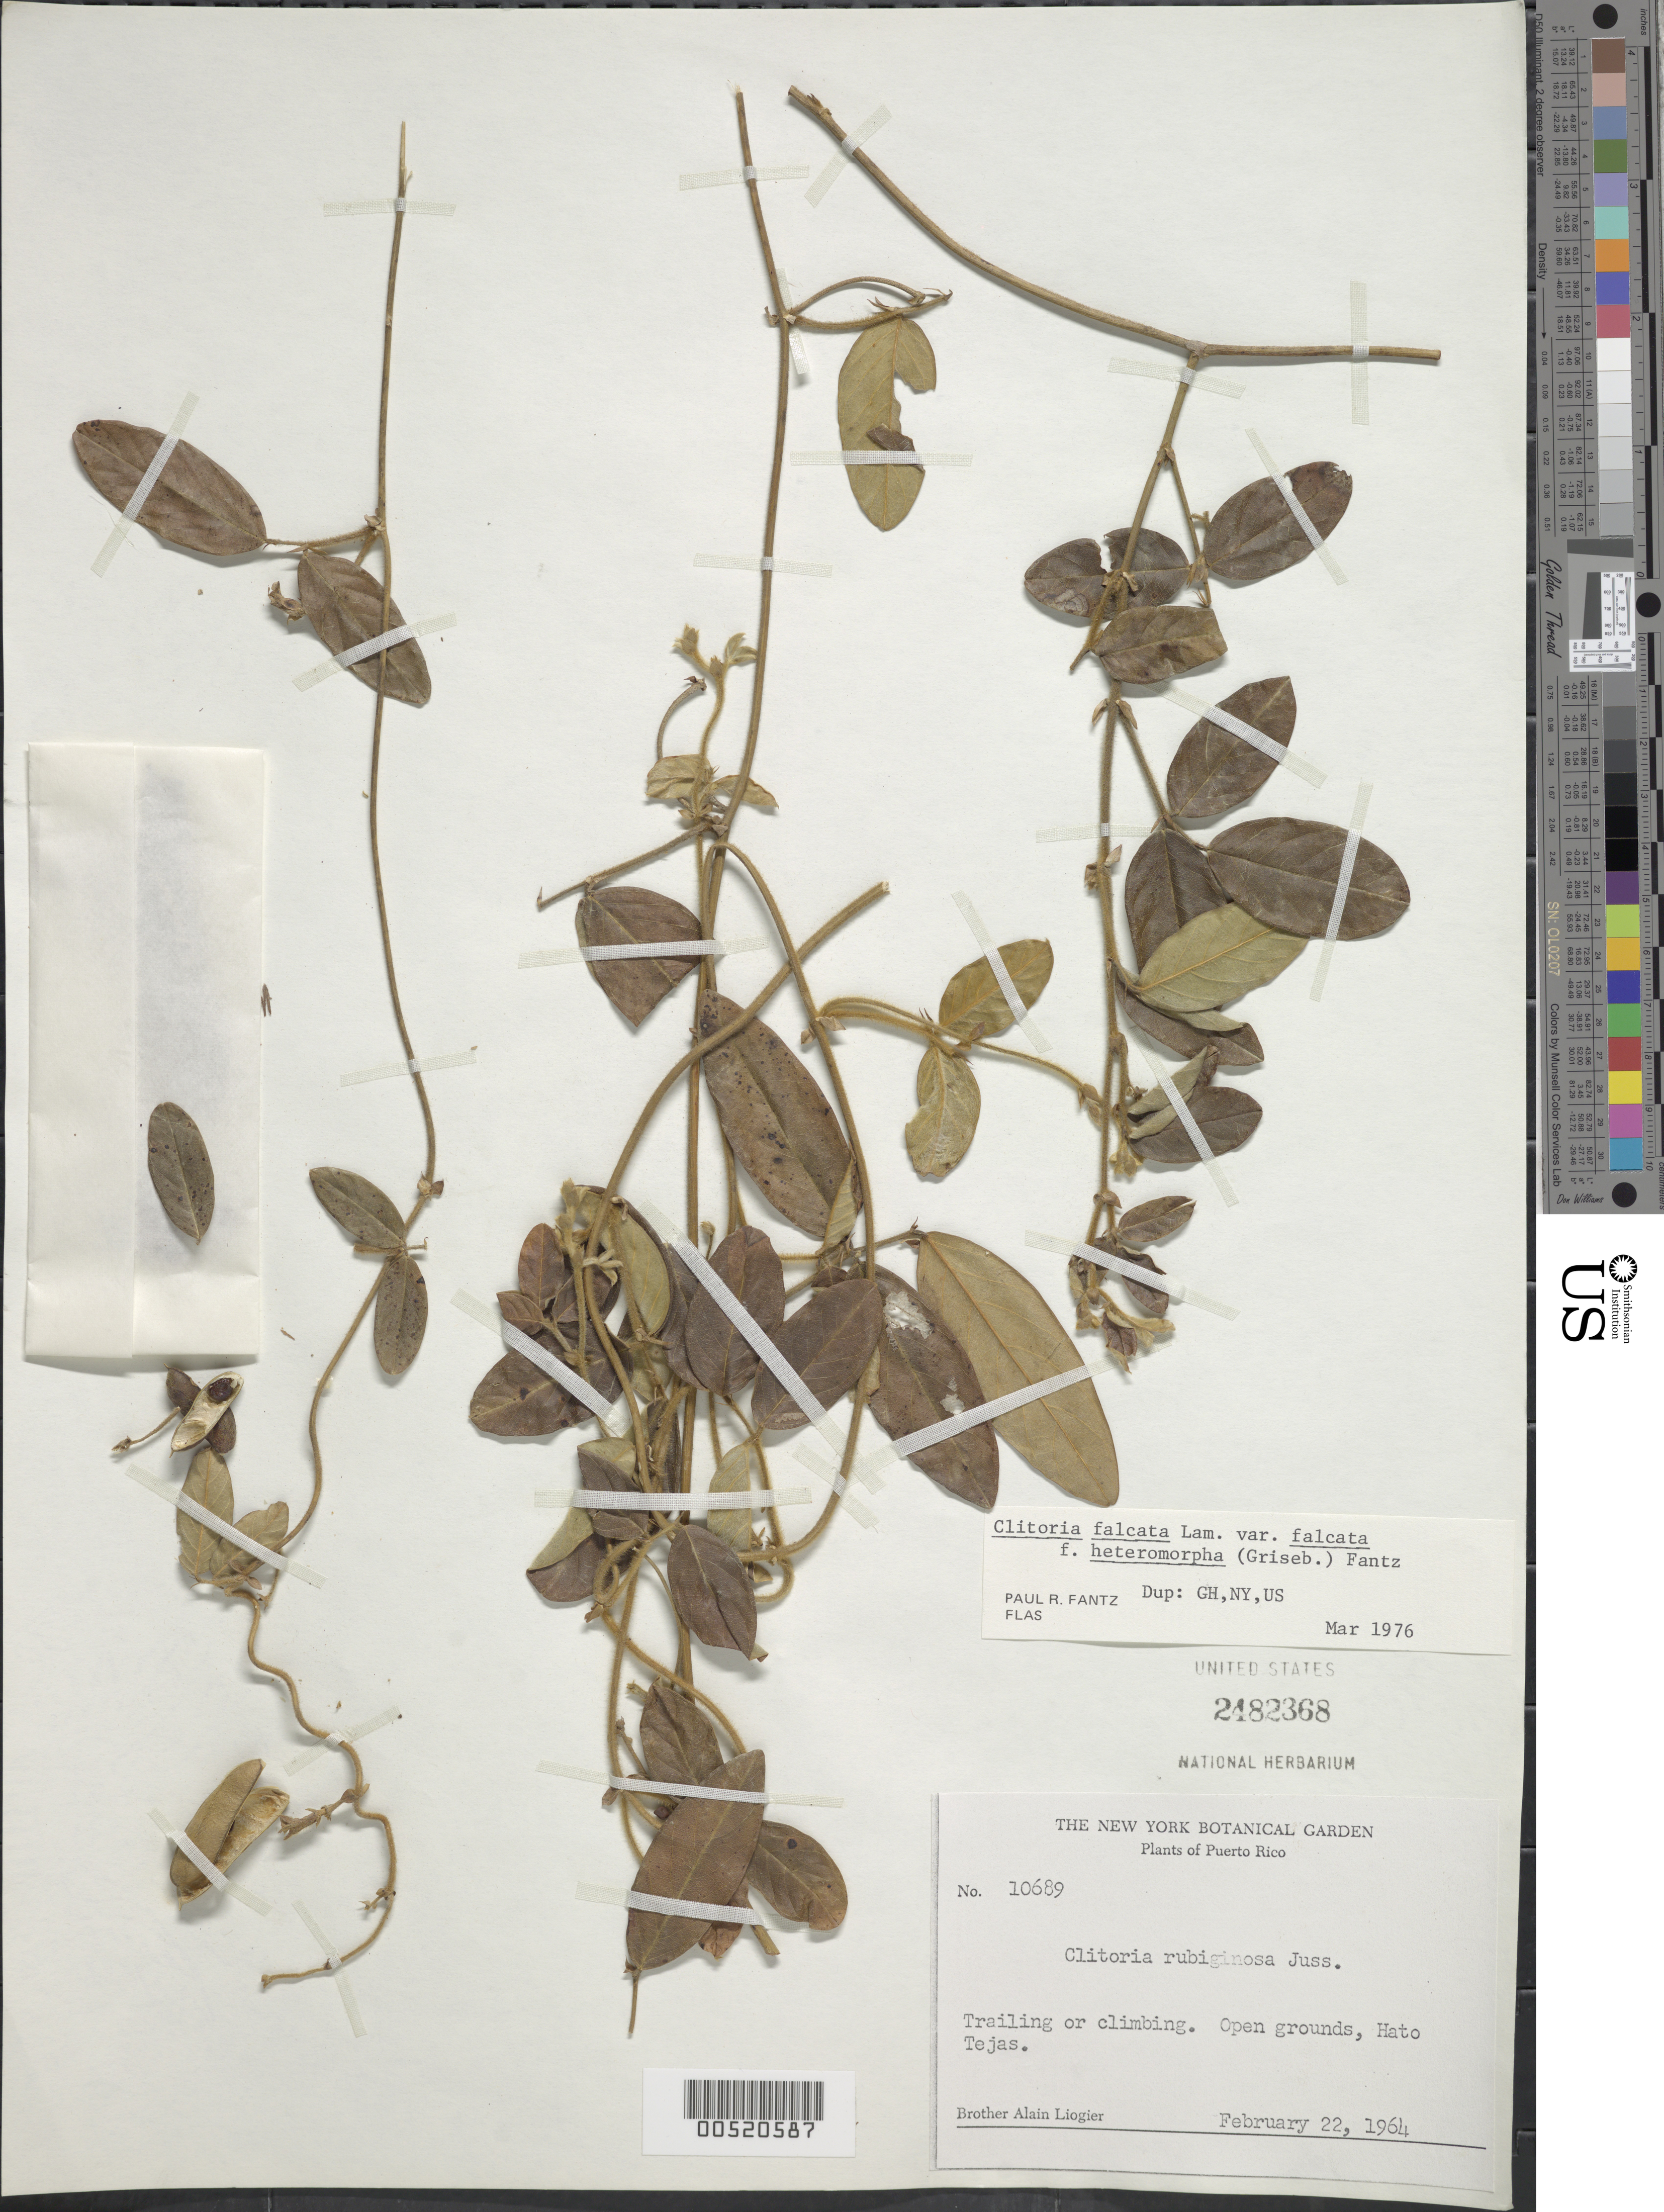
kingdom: Plantae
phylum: Tracheophyta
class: Magnoliopsida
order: Fabales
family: Fabaceae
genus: Clitoria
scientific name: Clitoria rubiginosa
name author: Juss.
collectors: A. H. Liogier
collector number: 10689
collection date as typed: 22 Feb 1964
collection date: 1964-02-22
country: Puerto Rico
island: Greater Antilles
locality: Hato-Tejas. Open grounds.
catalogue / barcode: US 2482368